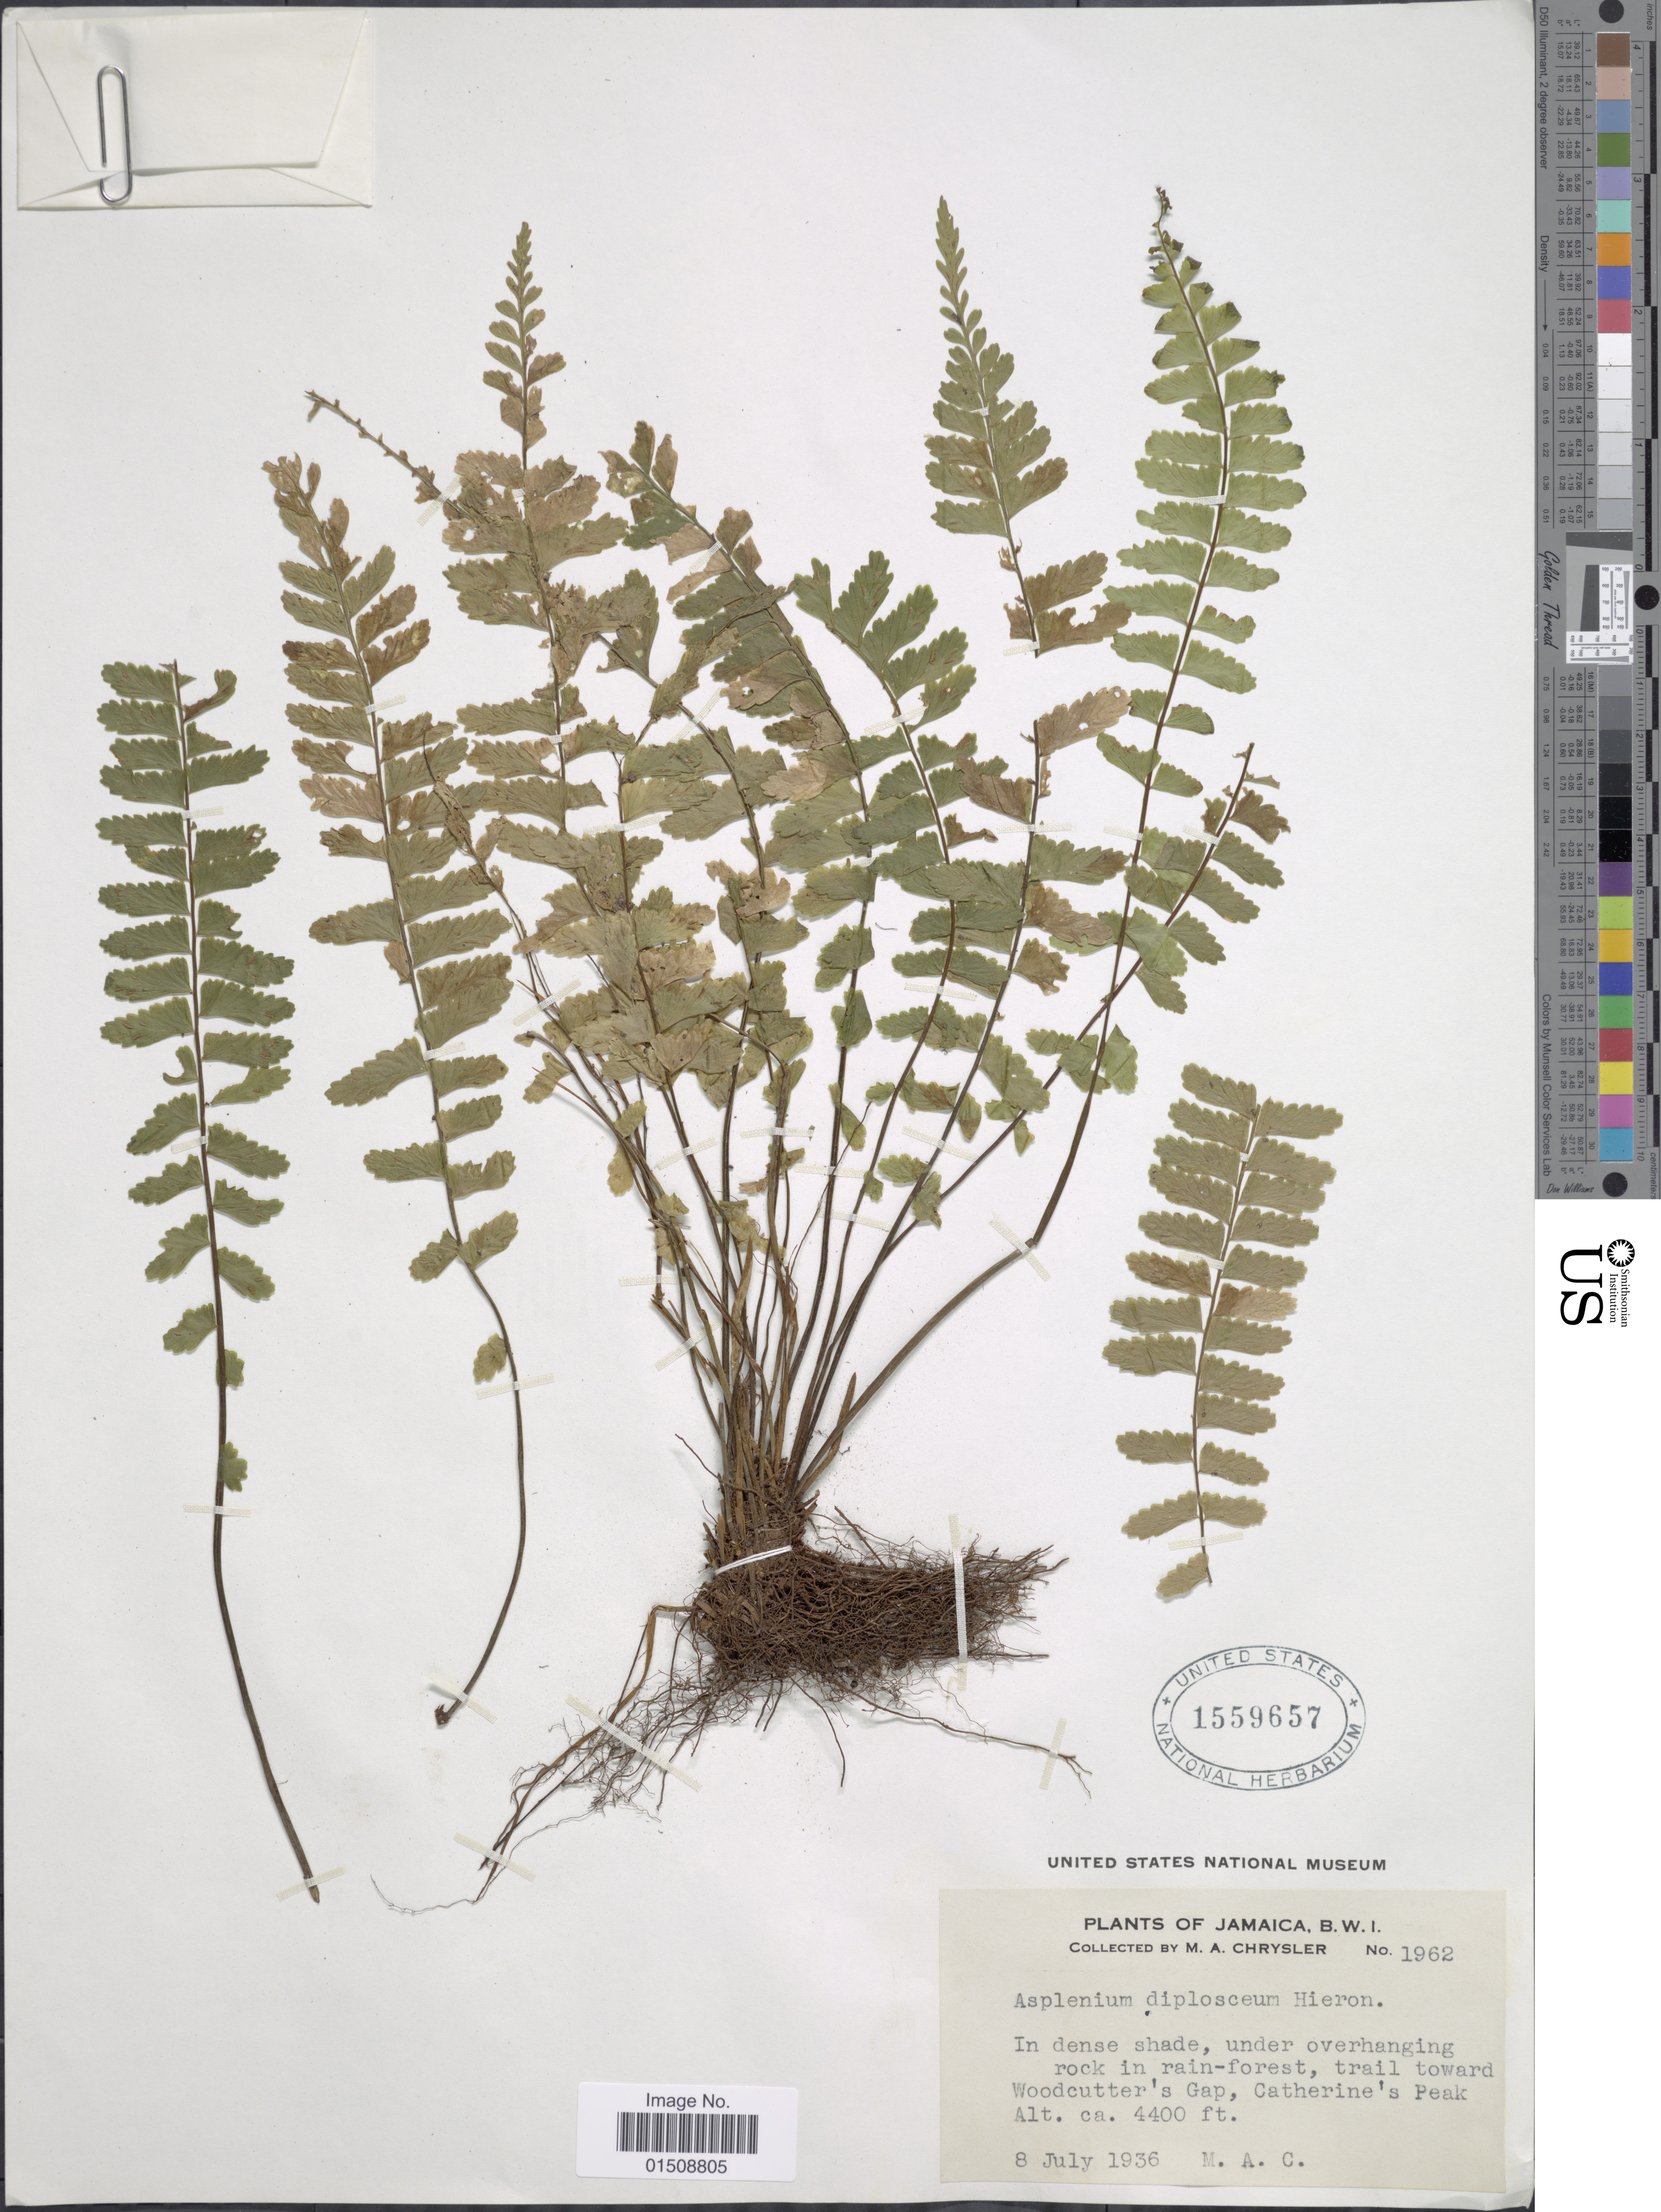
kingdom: Plantae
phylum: Tracheophyta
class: Polypodiopsida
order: Polypodiales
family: Aspleniaceae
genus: Asplenium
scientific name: Asplenium diplosceuum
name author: Hieron.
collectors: M. A. Chrysler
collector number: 1962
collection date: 1936-07-08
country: Jamaica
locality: Woodcutter's Gap, Catherine's Peak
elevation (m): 1341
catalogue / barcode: US 1559657